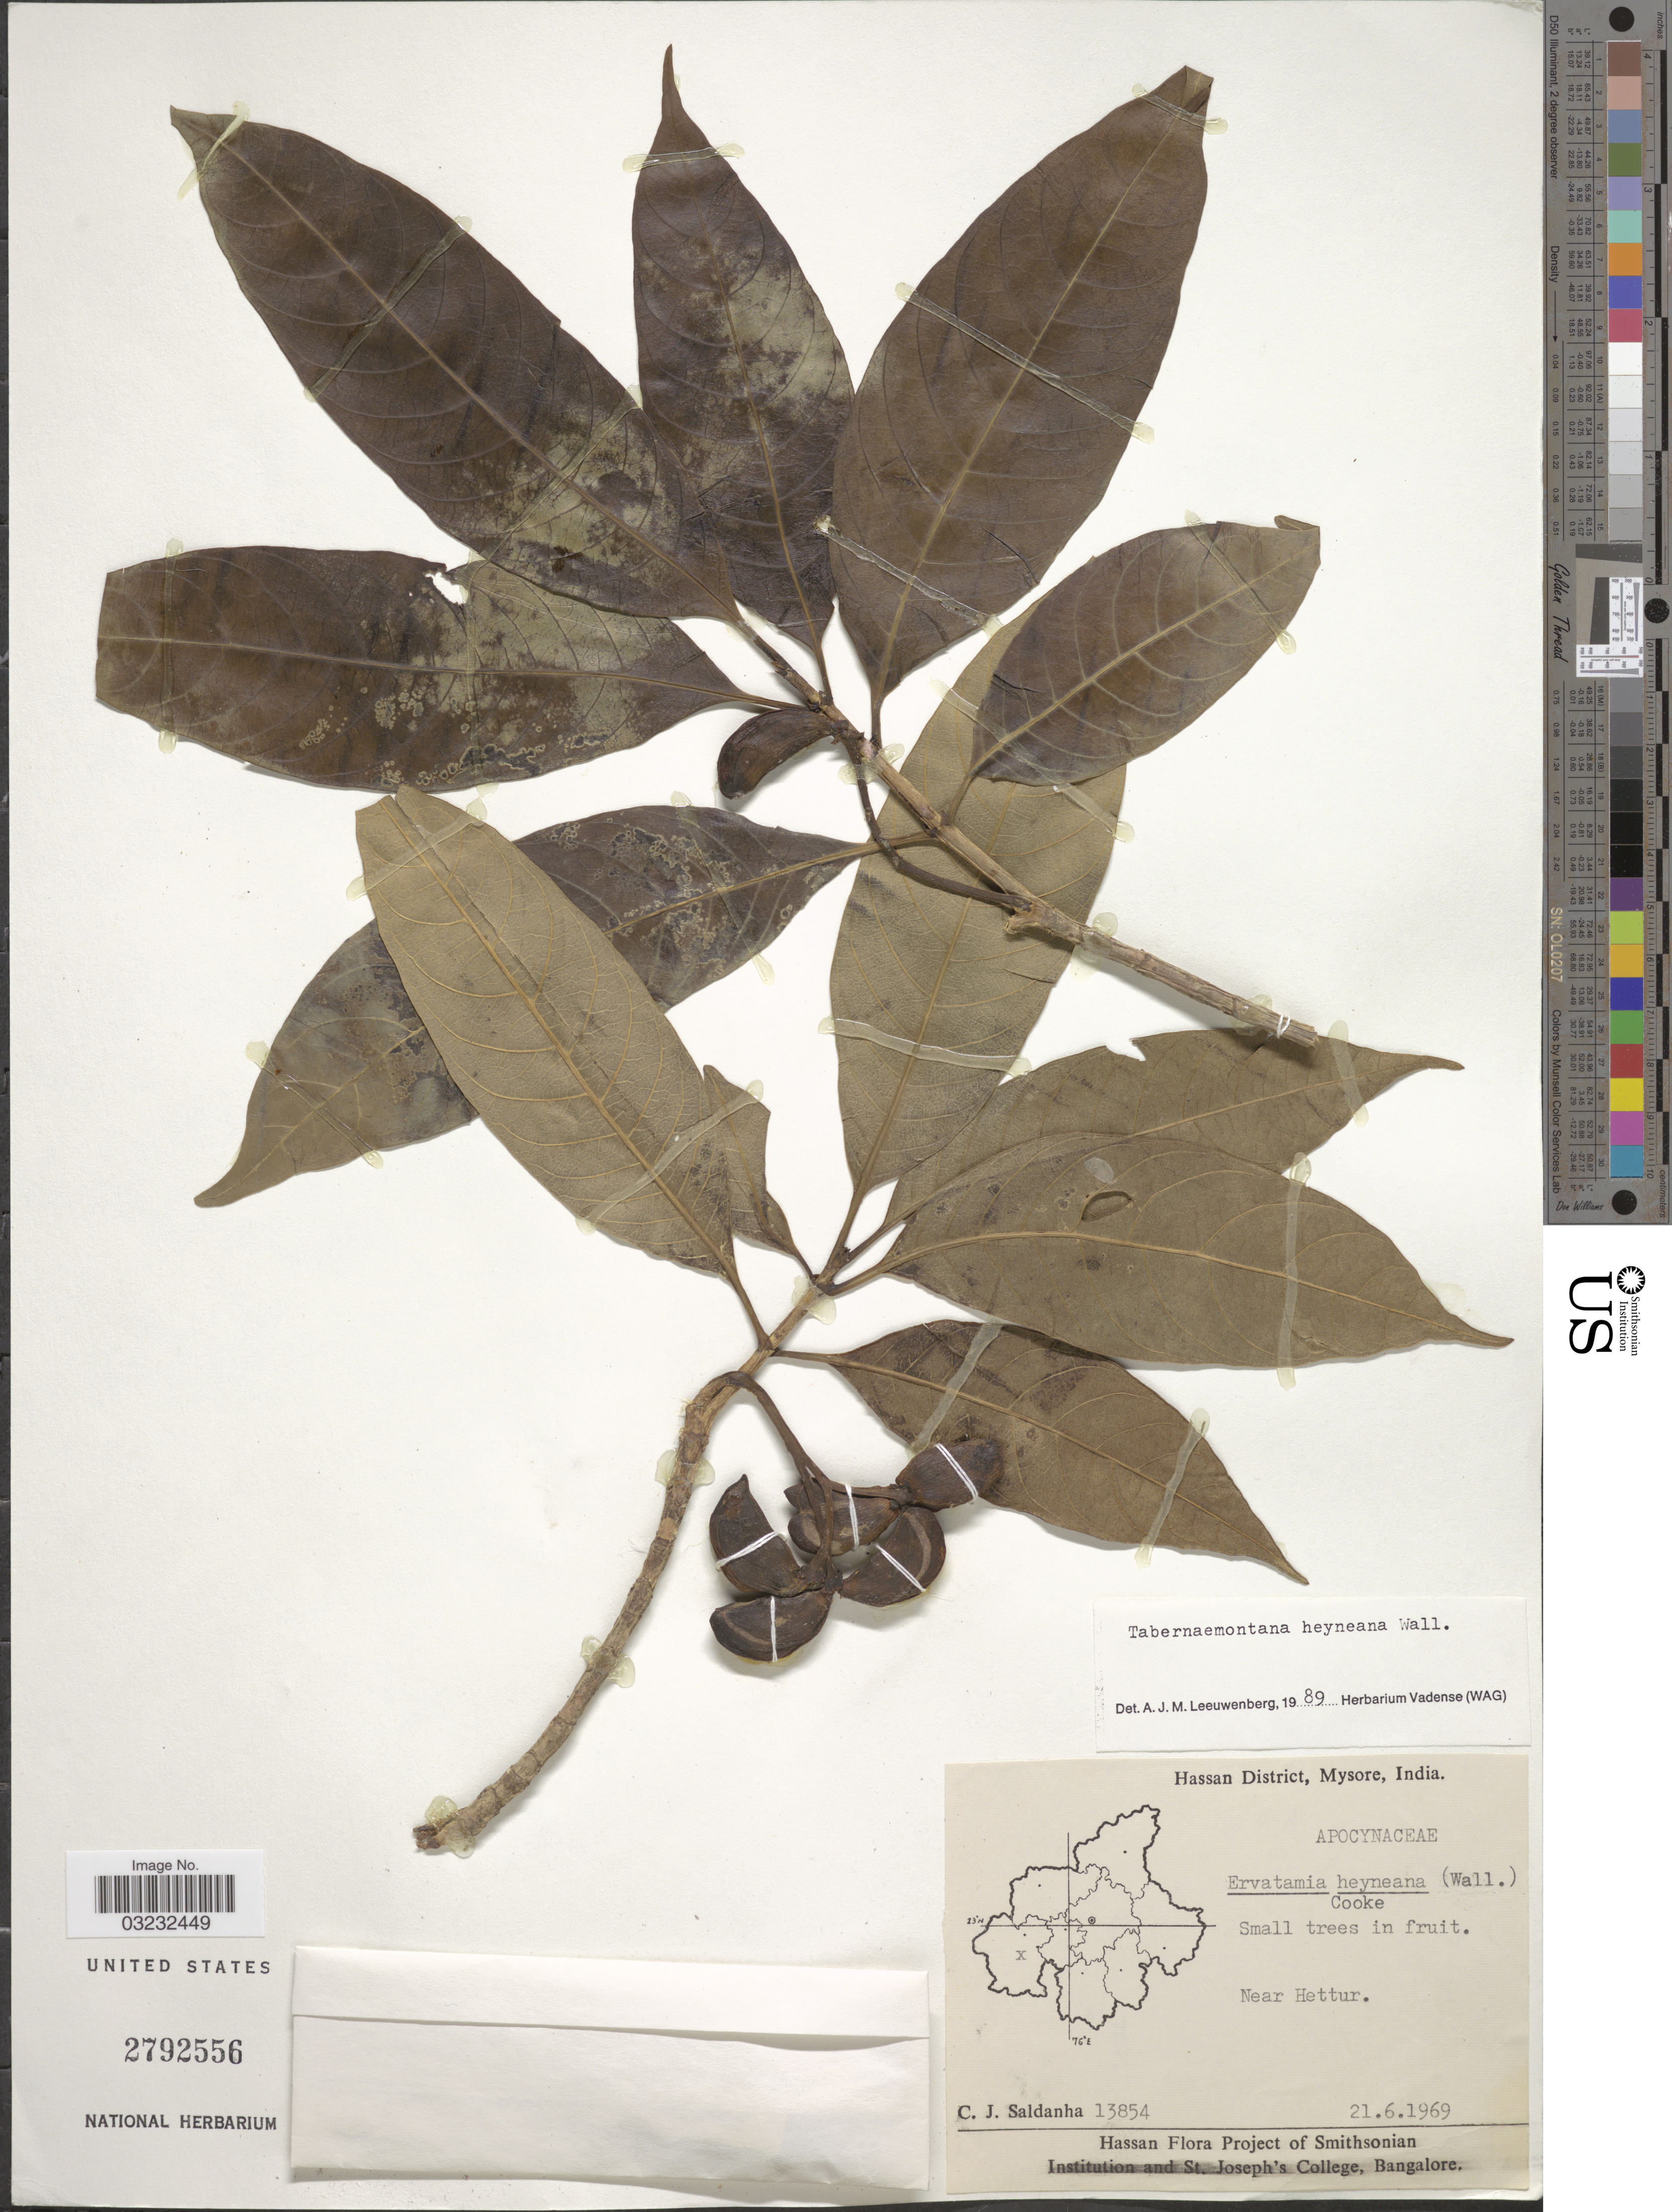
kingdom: Plantae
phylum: Tracheophyta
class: Magnoliopsida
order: Gentianales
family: Apocynaceae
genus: Tabernaemontana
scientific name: Tabernaemontana heyneana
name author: Wall.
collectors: C. J. Saldanha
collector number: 13854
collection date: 1969-06-21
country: India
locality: Hassan District, Mysore, Near Hettur.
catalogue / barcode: US 2792556